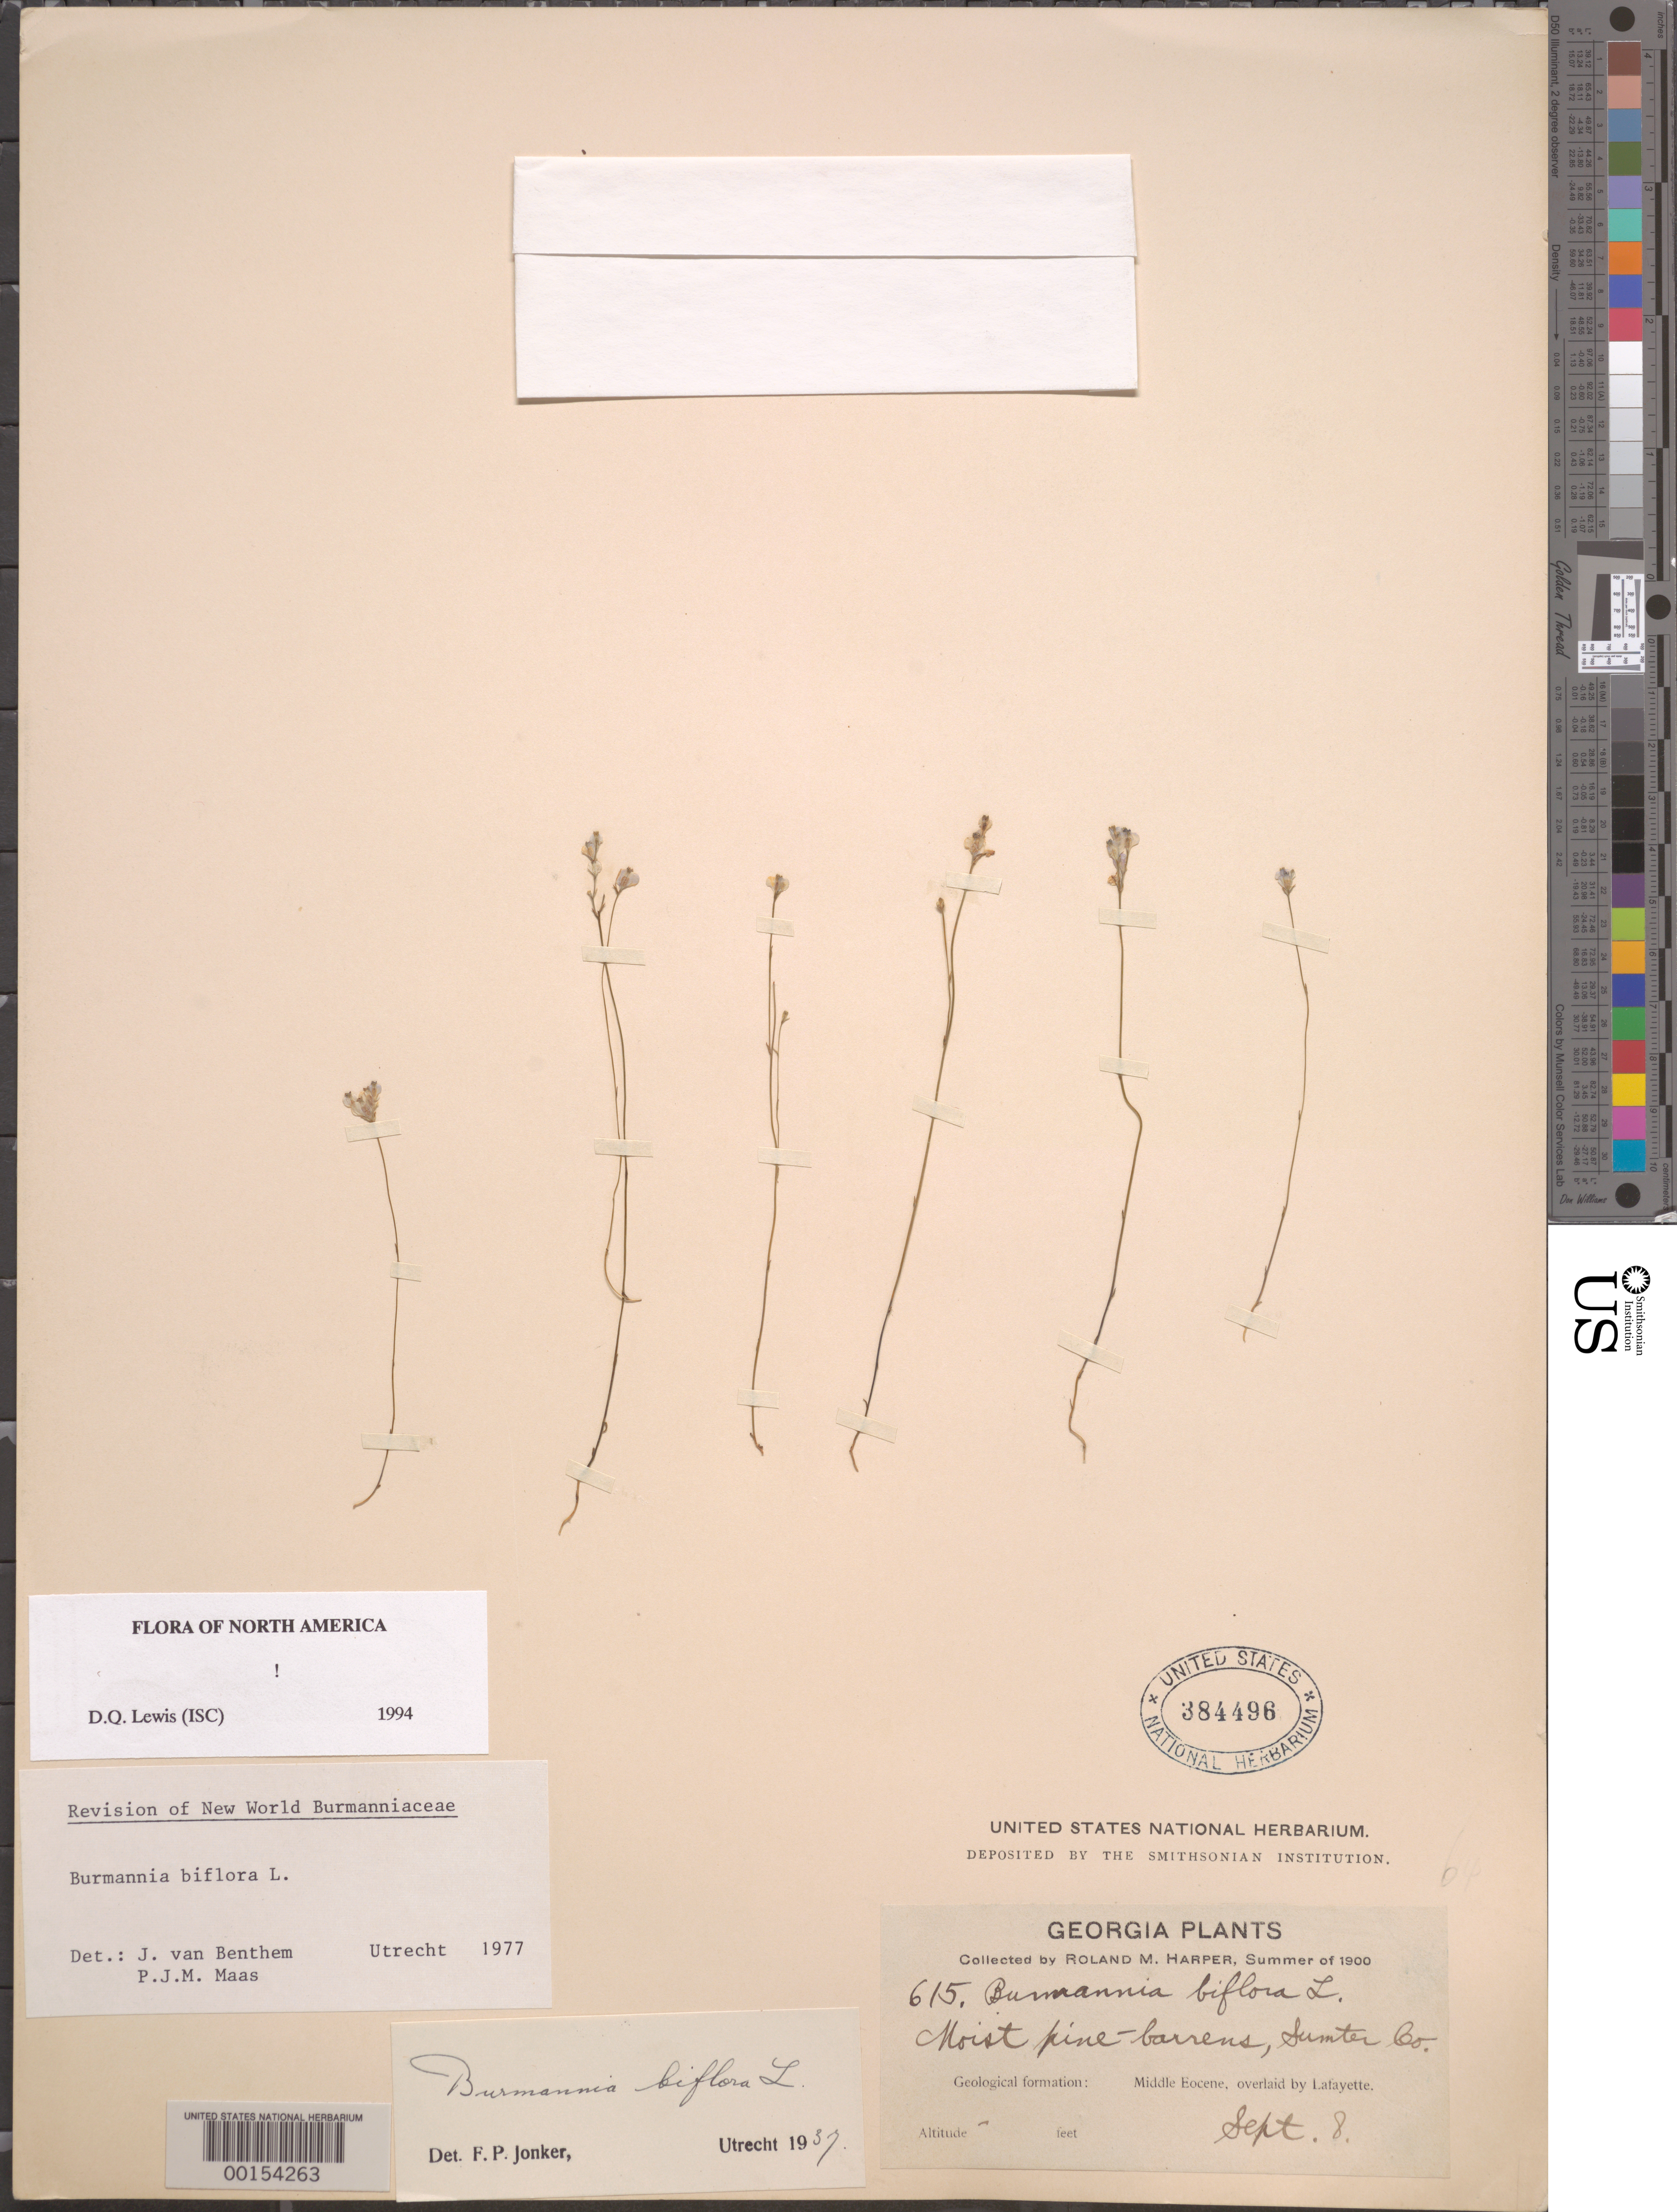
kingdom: Plantae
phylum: Tracheophyta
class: Liliopsida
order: Dioscoreales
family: Burmanniaceae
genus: Burmannia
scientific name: Burmannia biflora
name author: L.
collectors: R. M. Harper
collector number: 615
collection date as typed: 08 Sep 1900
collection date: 1900-09-08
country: United States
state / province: Georgia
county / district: Sumter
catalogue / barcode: US 384496